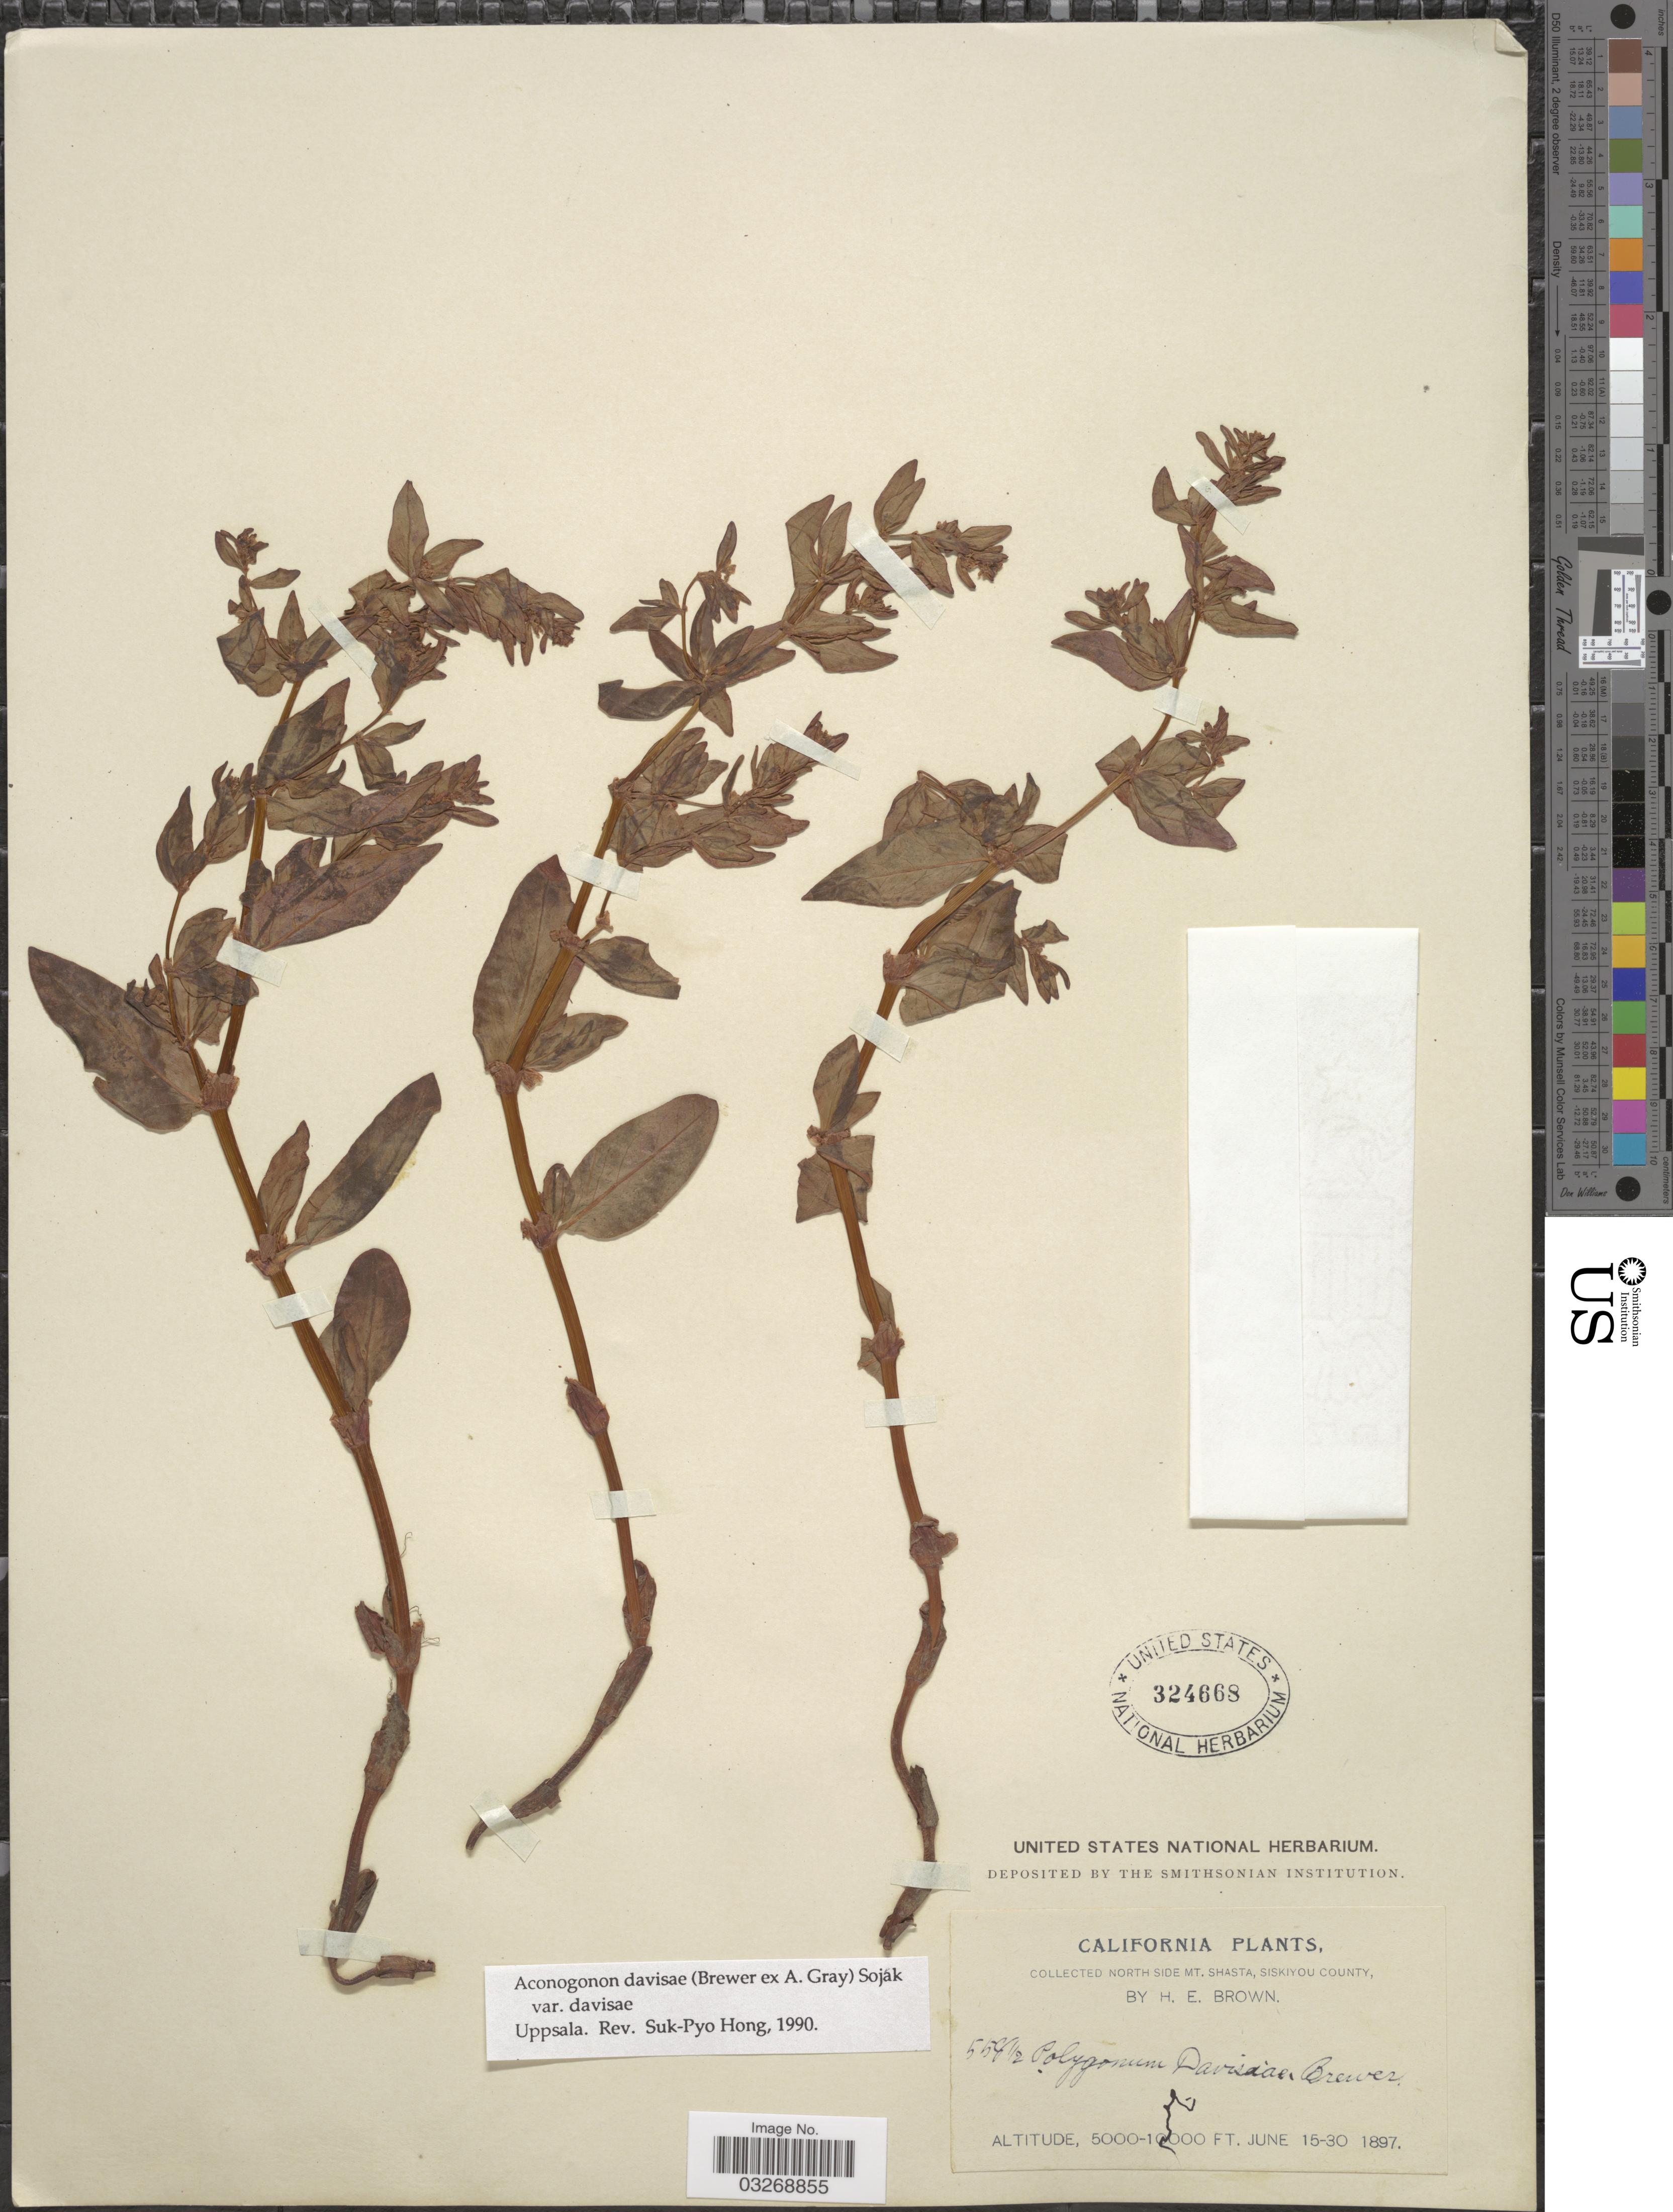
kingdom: Plantae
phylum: Tracheophyta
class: Magnoliopsida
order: Caryophyllales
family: Polygonaceae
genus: Koenigia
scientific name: Koenigia davisiae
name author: (W.H. Brewer ex A. Gray) T.M. Schust. & Reveal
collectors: H. E. Brown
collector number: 558½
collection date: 1897-06-15/1897-06-30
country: United States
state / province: California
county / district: Siskiyou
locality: North side Mt. Shasta, Siskiyou County.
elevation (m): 1524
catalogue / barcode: US 324668